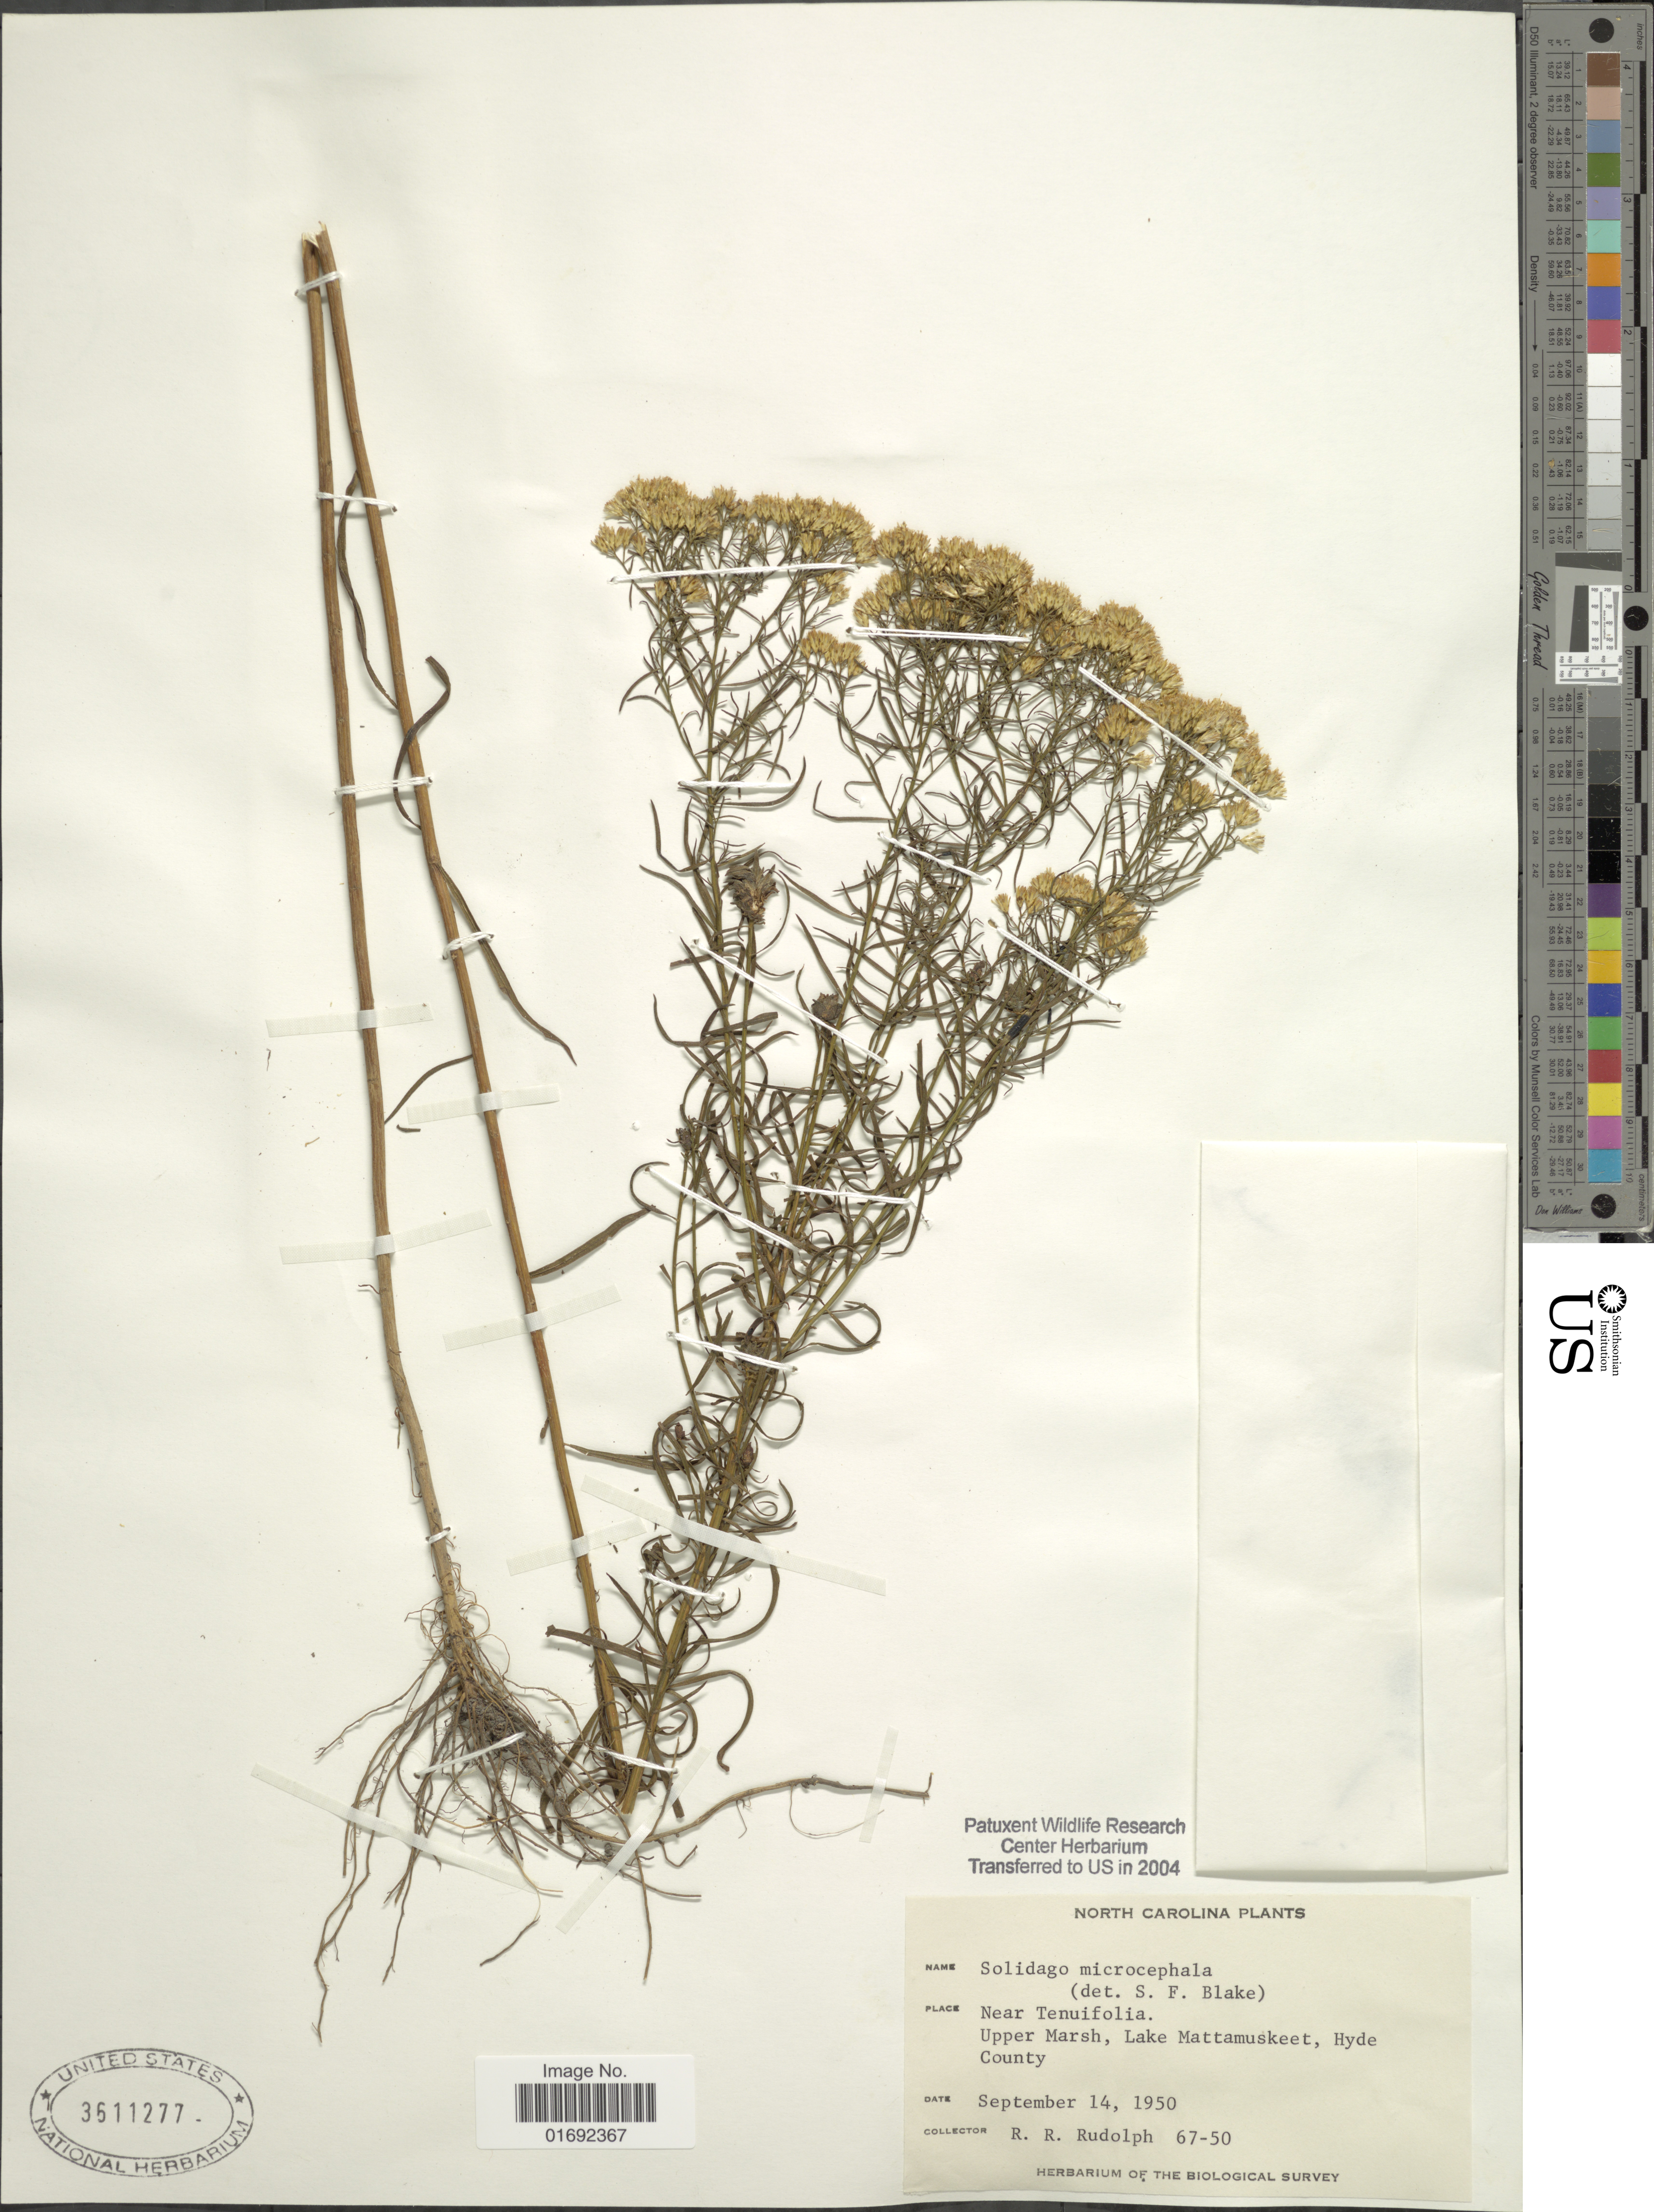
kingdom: Plantae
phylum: Tracheophyta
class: Magnoliopsida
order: Asterales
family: Asteraceae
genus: Euthamia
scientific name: Euthamia caroliniana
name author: (L.) Greene ex Porter & Britton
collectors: R. Rudolph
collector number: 67-50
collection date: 1950-09-14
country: United States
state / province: North Carolina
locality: Near Tenuifolia, upper Marsh, Lake Mattamuskeet, Hyde County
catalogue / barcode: US 3611277